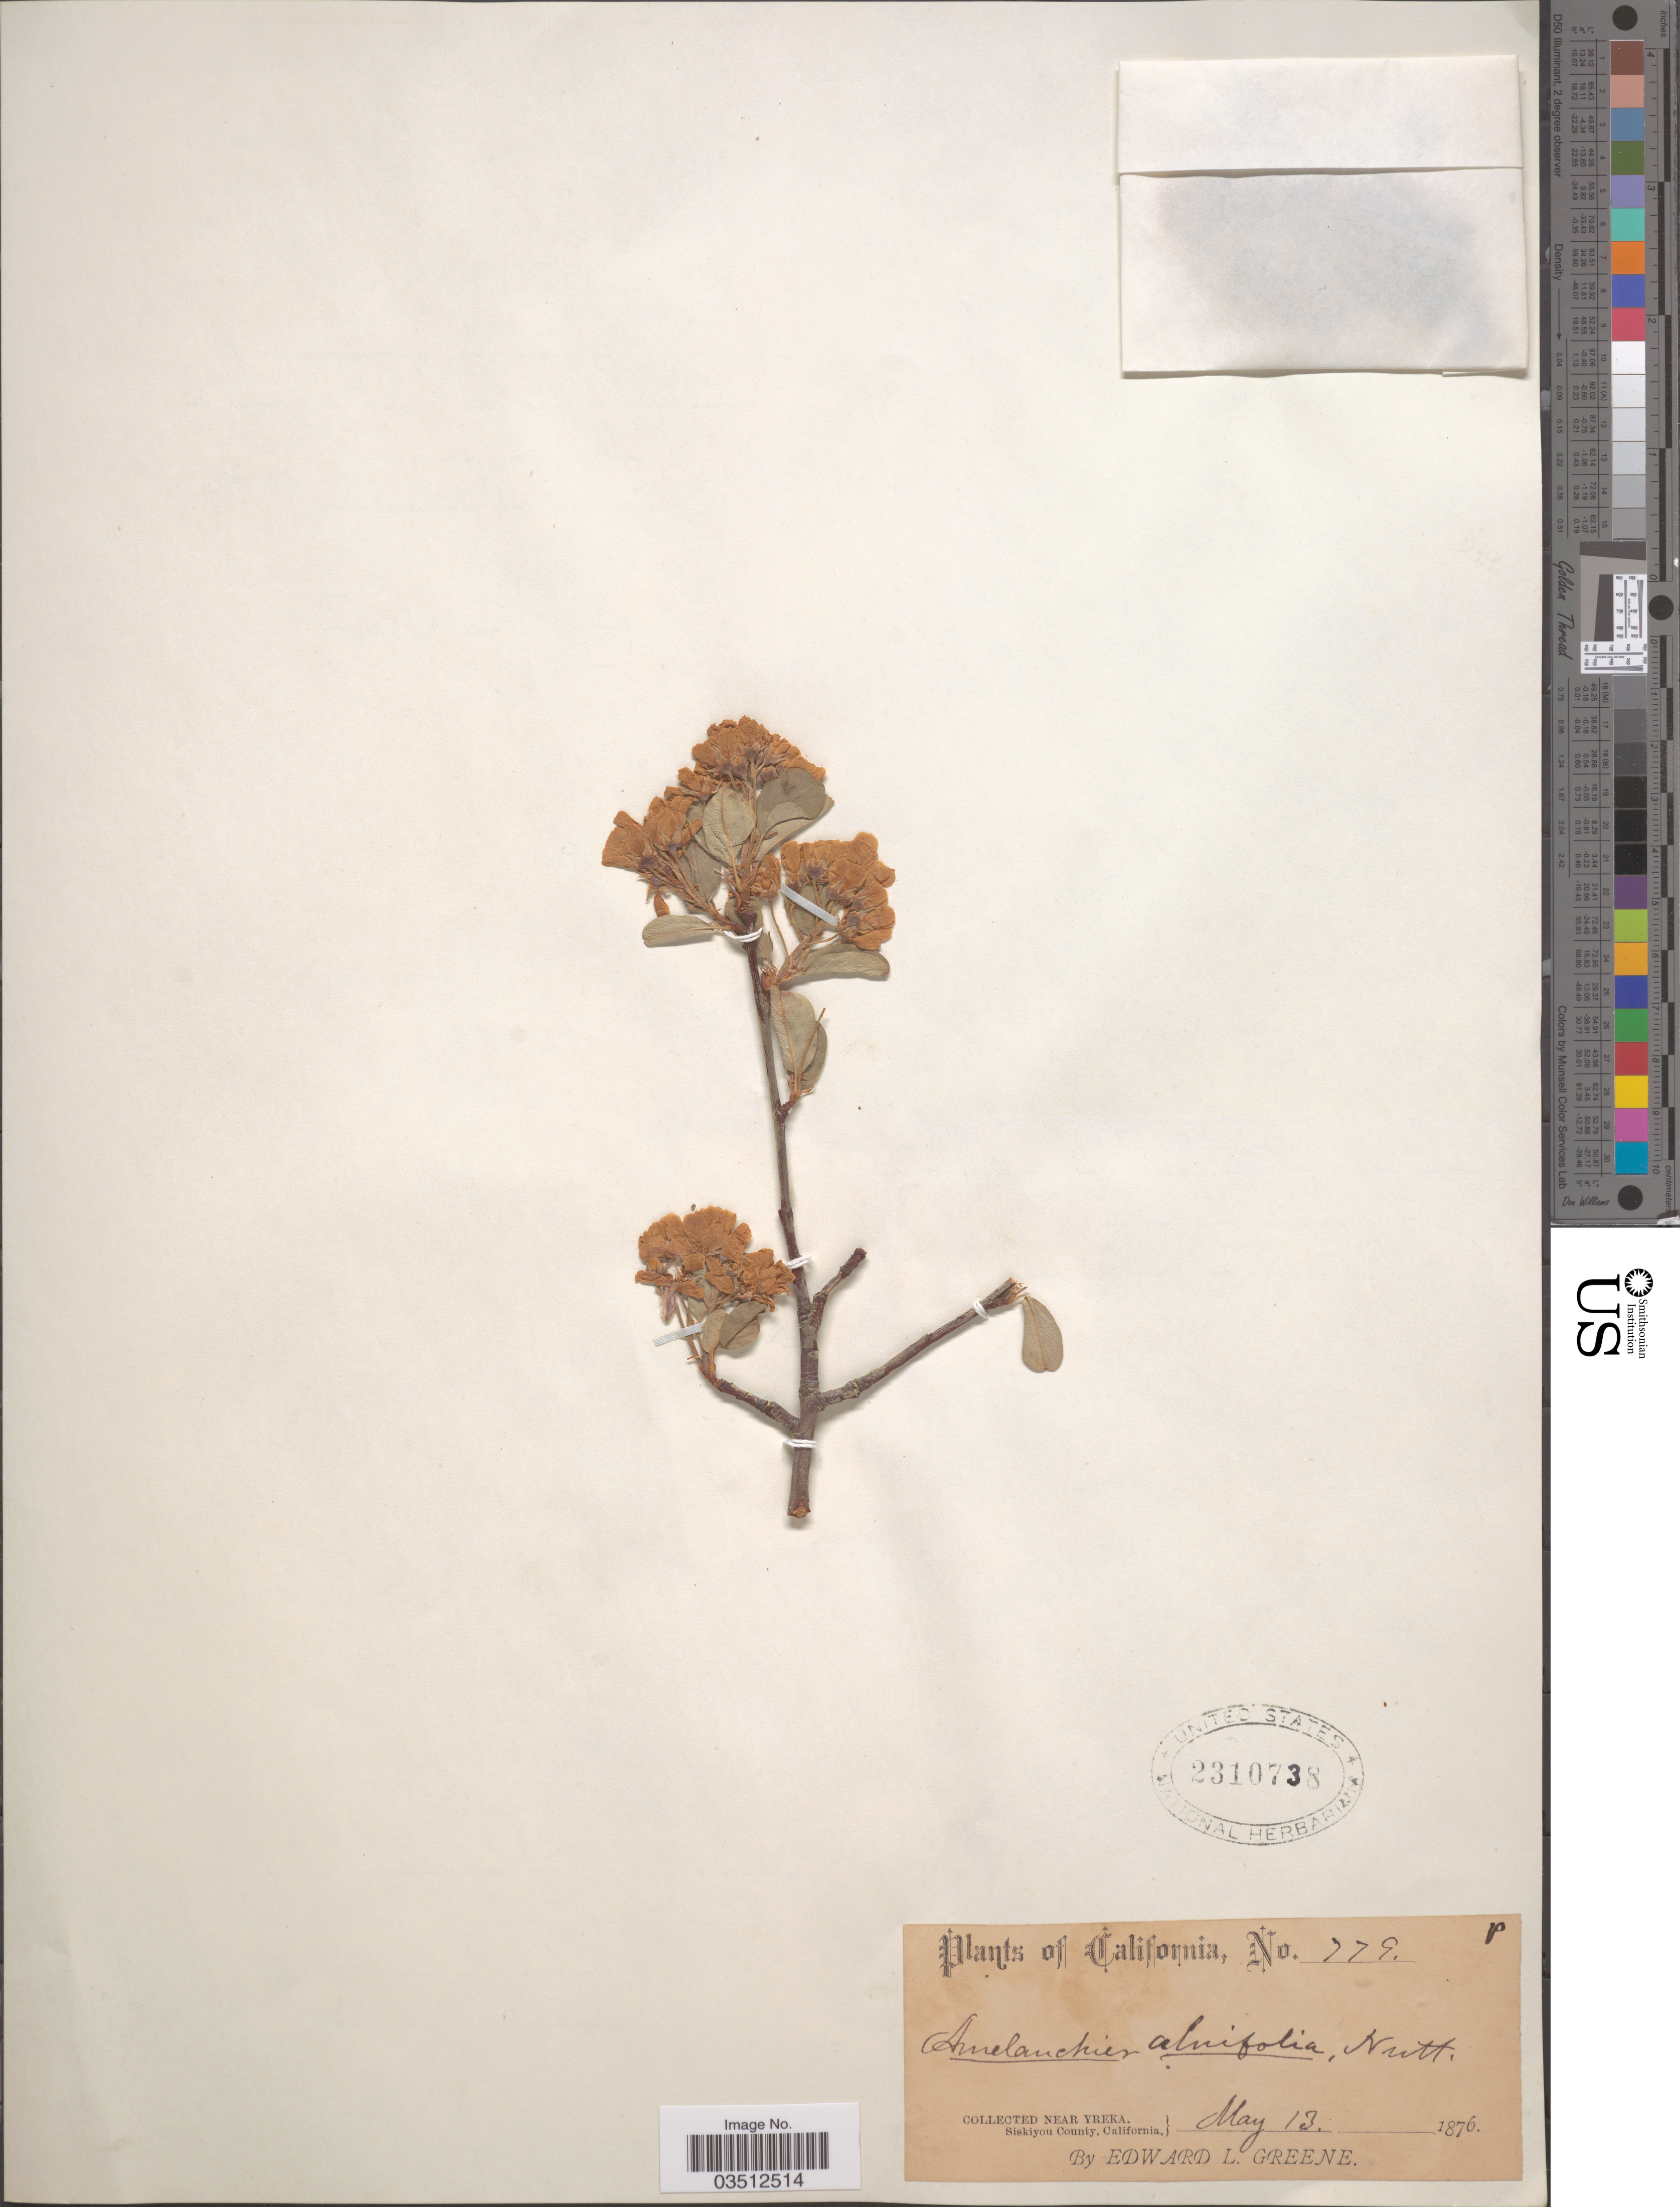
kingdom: Plantae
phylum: Tracheophyta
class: Magnoliopsida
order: Rosales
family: Rosaceae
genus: Amelanchier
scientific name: Amelanchier pallida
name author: Greene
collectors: E. L. Greene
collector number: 779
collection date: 1876-05-13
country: United States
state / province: California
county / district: Siskiyou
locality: Near Yreka. Siskiyou County.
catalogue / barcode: US 2310738